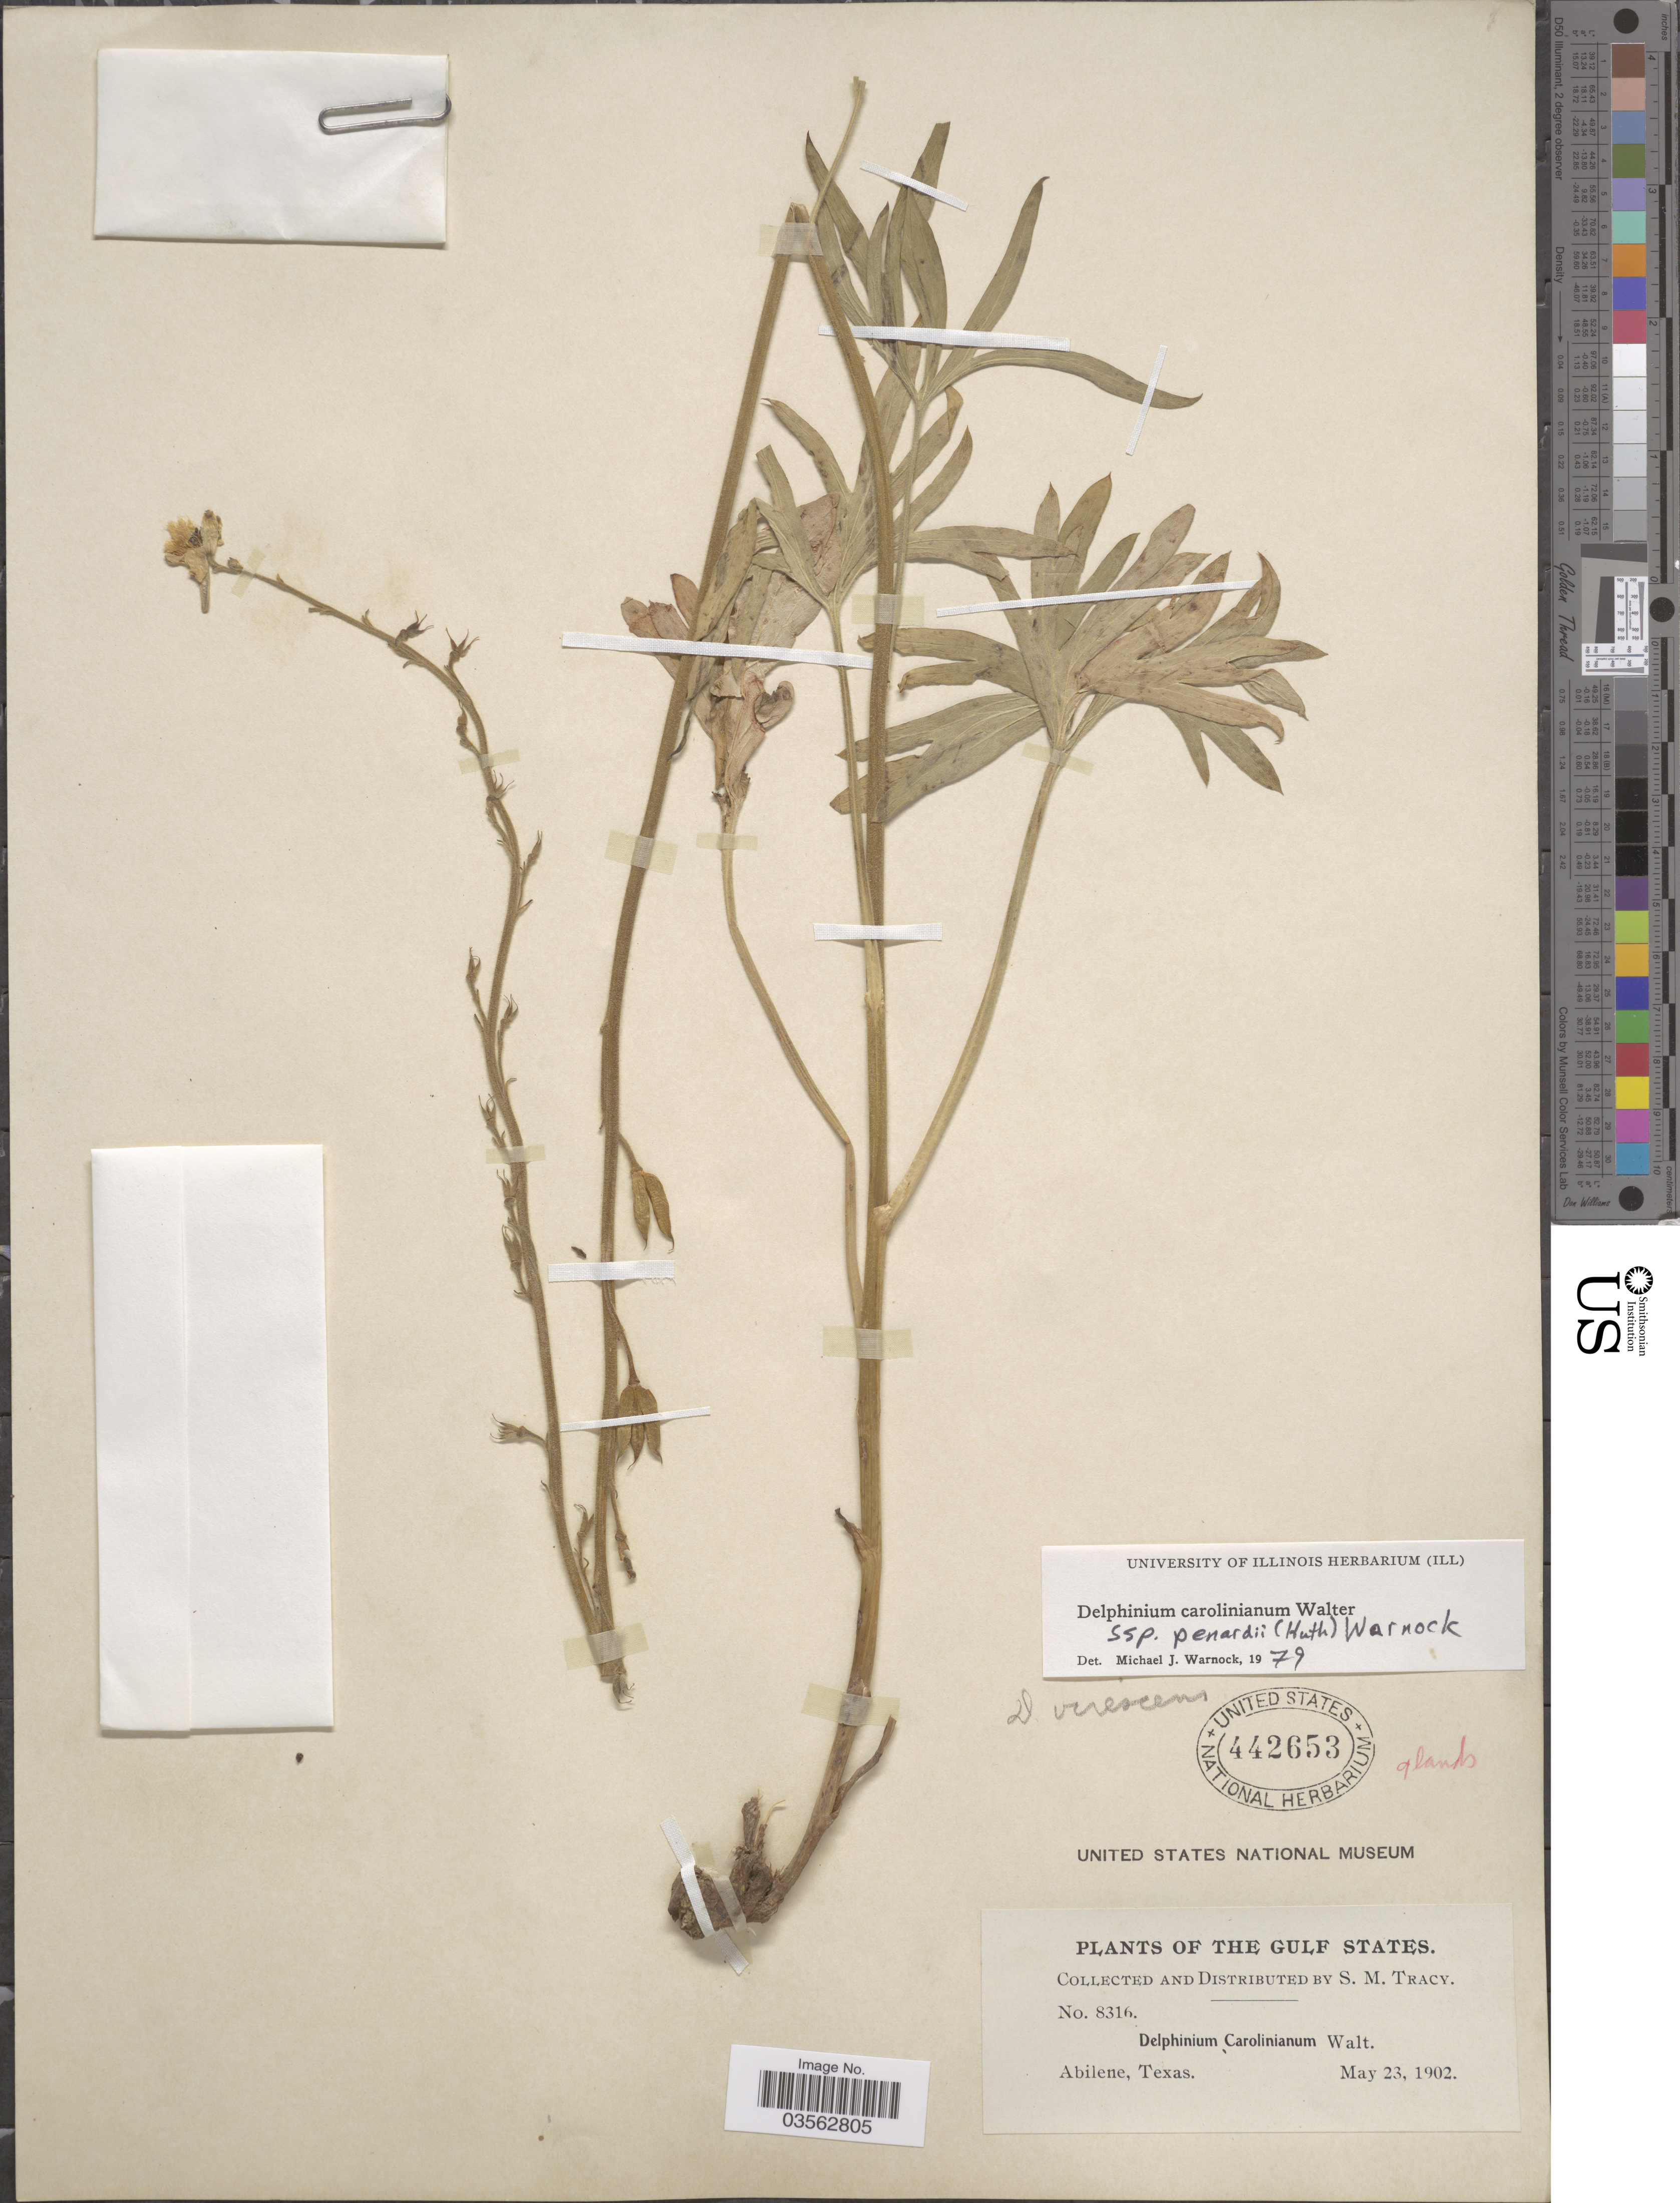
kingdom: Plantae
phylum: Tracheophyta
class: Magnoliopsida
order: Ranunculales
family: Ranunculaceae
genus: Delphinium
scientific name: Delphinium carolinianum subsp. penardii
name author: (Huth) M.J. Warnock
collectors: S. M. Tracy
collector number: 8316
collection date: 1902-05-23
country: United States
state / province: Texas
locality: The Gulf States. Abilene.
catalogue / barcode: US 442653